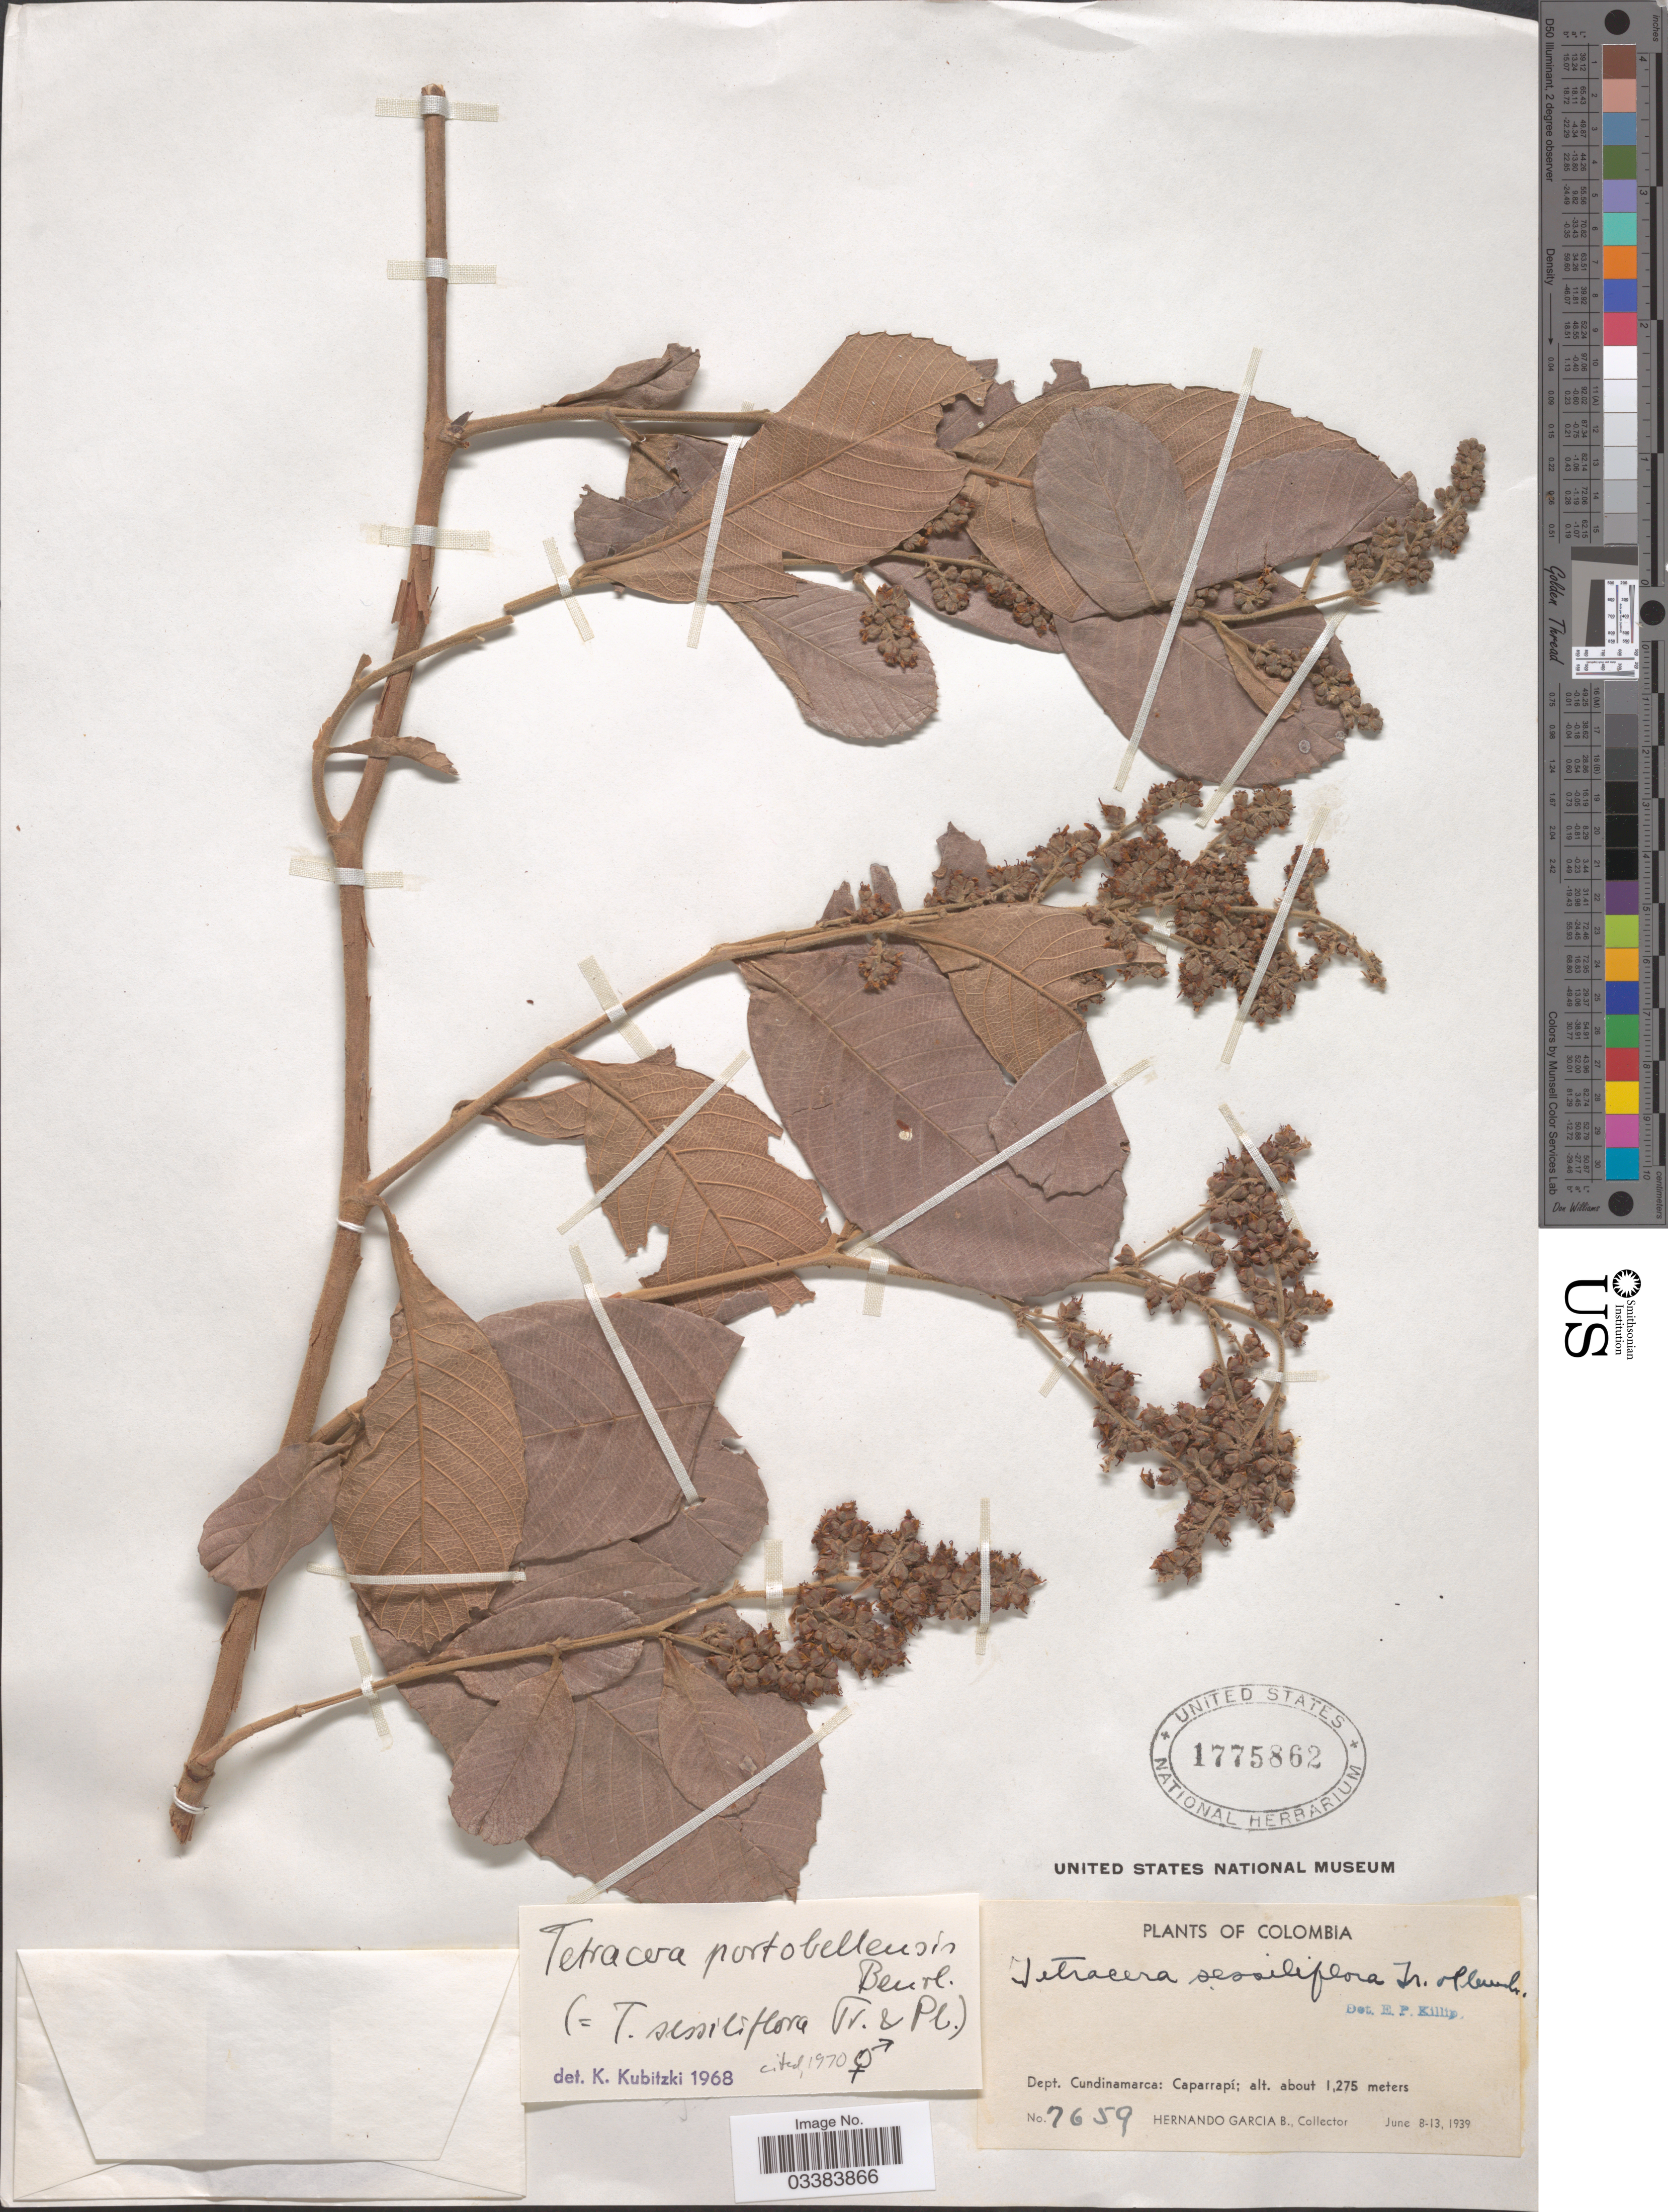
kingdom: Plantae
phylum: Tracheophyta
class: Magnoliopsida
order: Dilleniales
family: Dilleniaceae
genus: Tetracera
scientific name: Tetracera portobellensis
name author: Beurl.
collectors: H. García Barriga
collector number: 7659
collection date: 1939-06-08/1939-06-13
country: Colombia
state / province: Cundinamarca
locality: Dept. Cundinamarca: Caparrapí.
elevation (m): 1275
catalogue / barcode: US 1775862